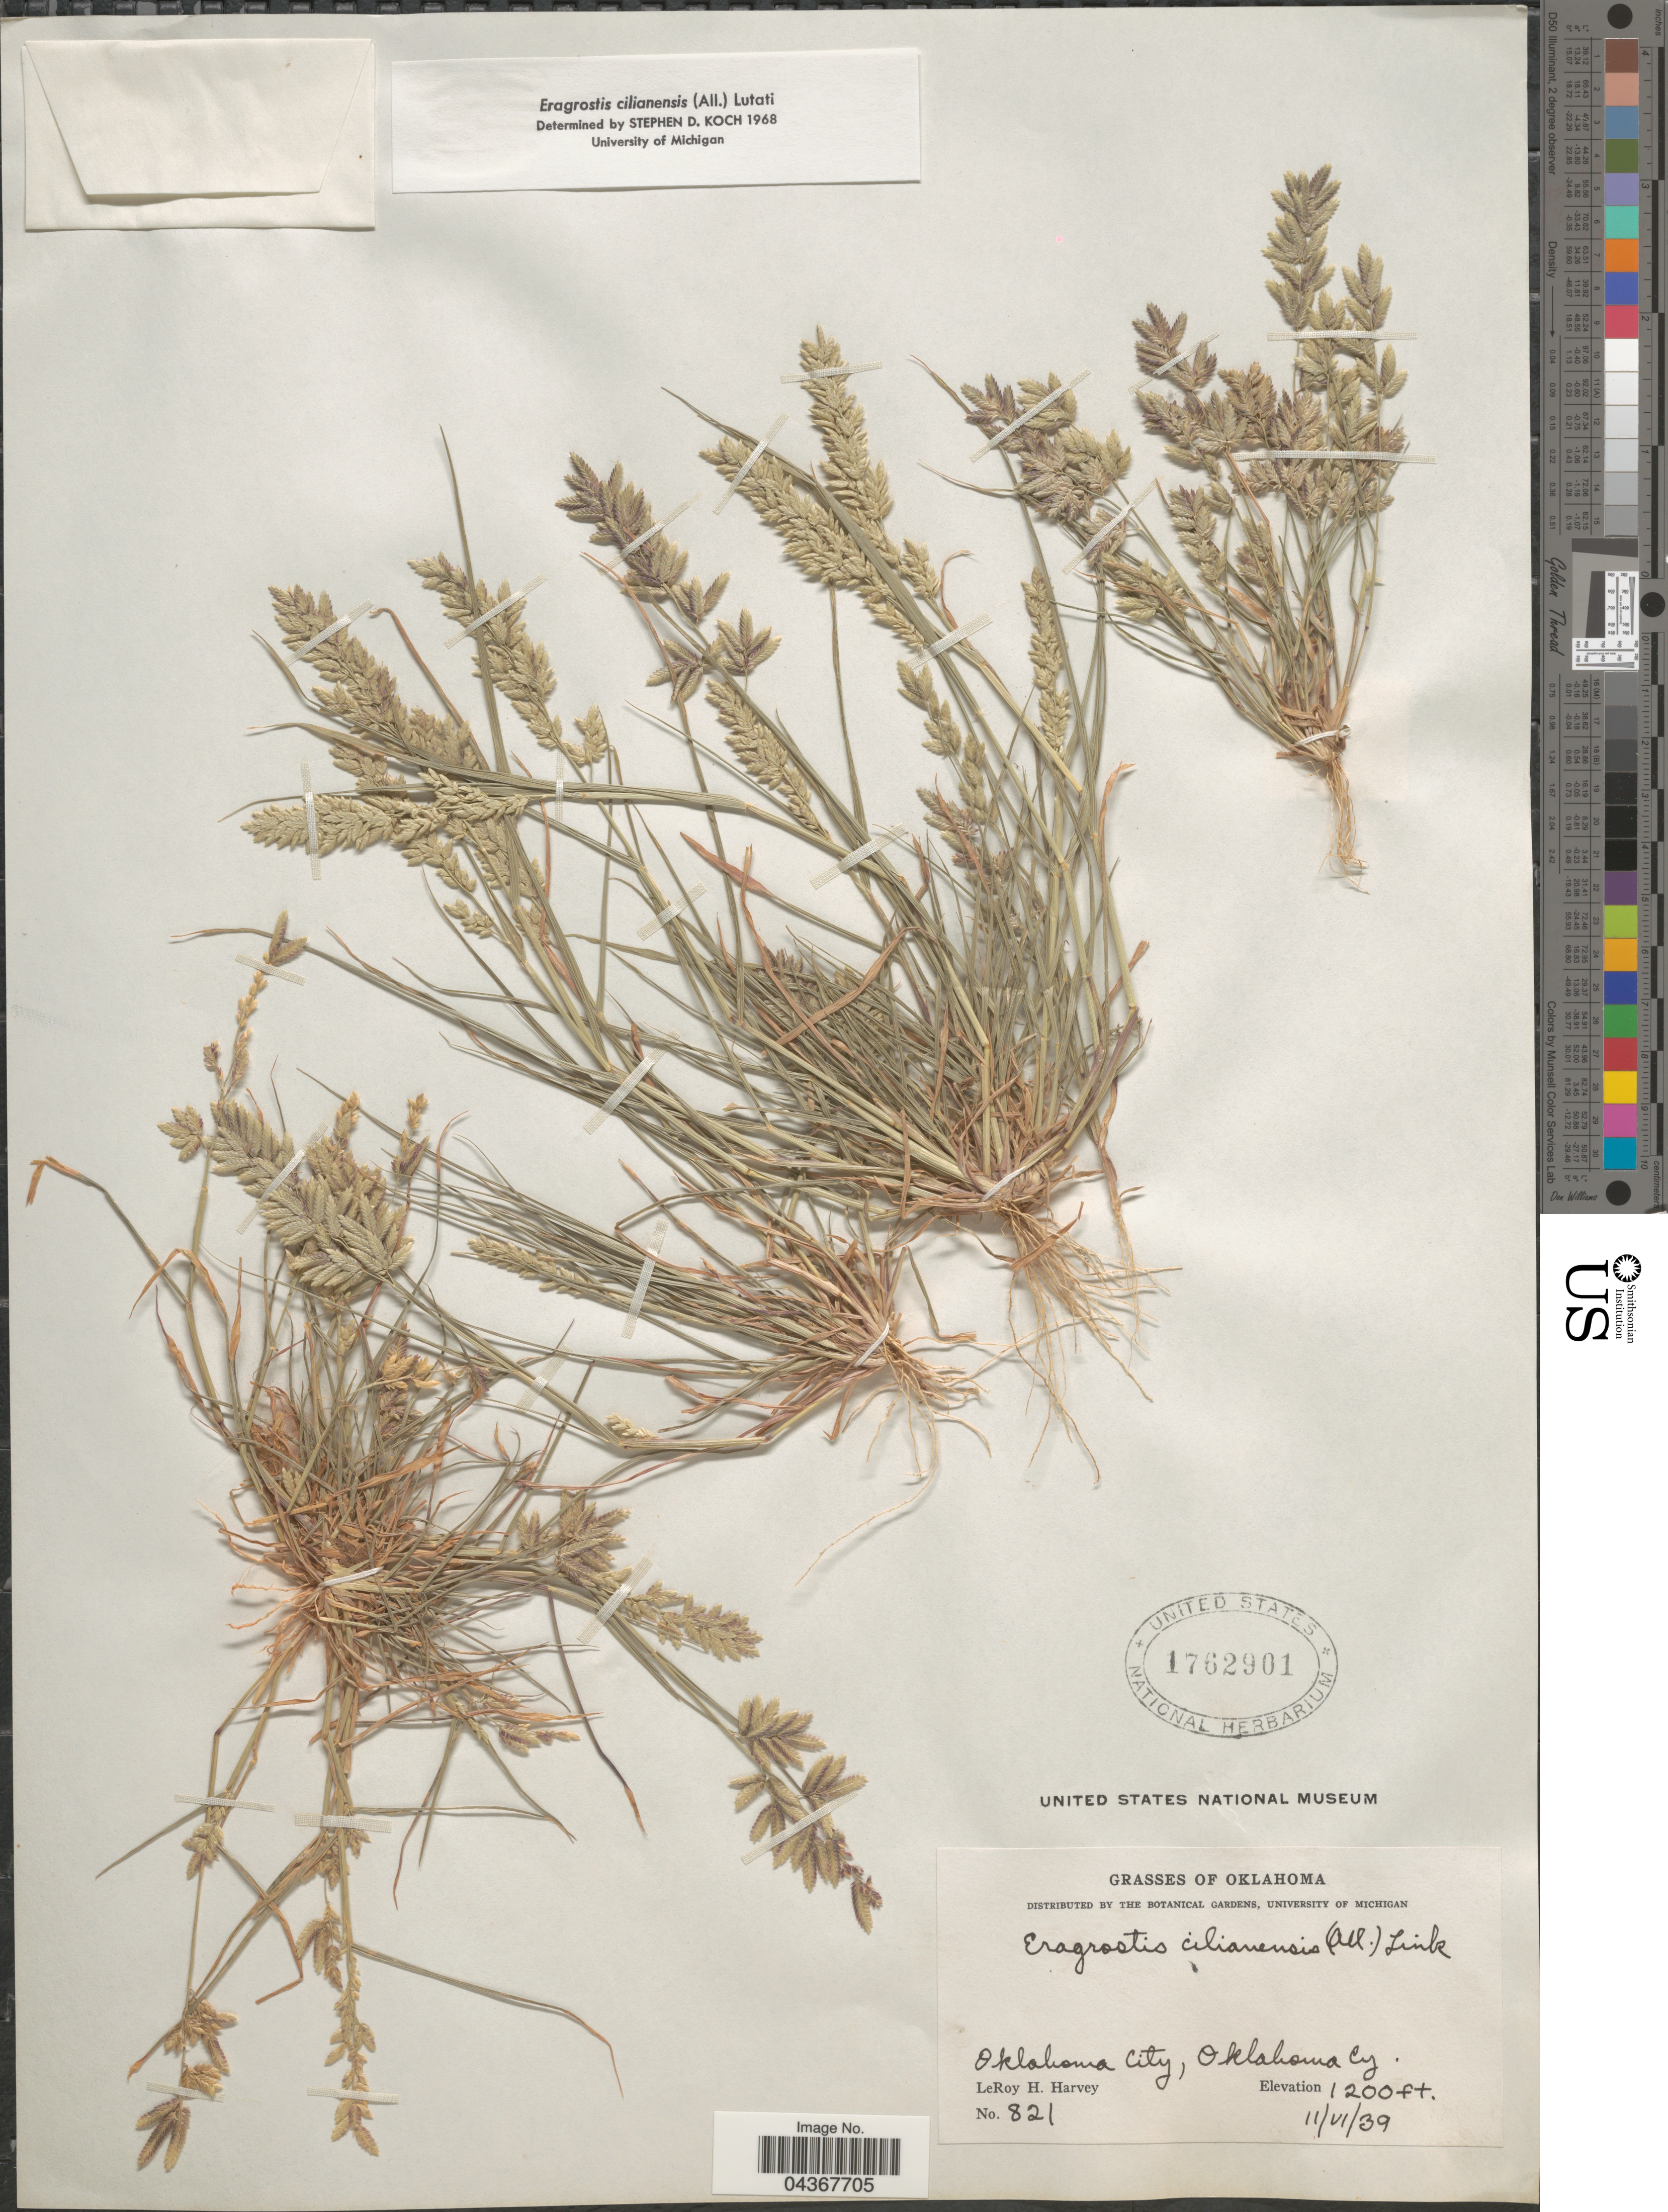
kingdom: Plantae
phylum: Tracheophyta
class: Liliopsida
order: Poales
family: Poaceae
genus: Eragrostis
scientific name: Eragrostis cilianensis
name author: (Bellardi) Vignolo ex Janch.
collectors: L. H. Harvey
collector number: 821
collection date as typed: Transcribed d/m/y: 11/6/39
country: United States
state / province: Oklahoma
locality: Oklahoma City, Oklahoma Cy.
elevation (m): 366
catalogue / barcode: US 1762901